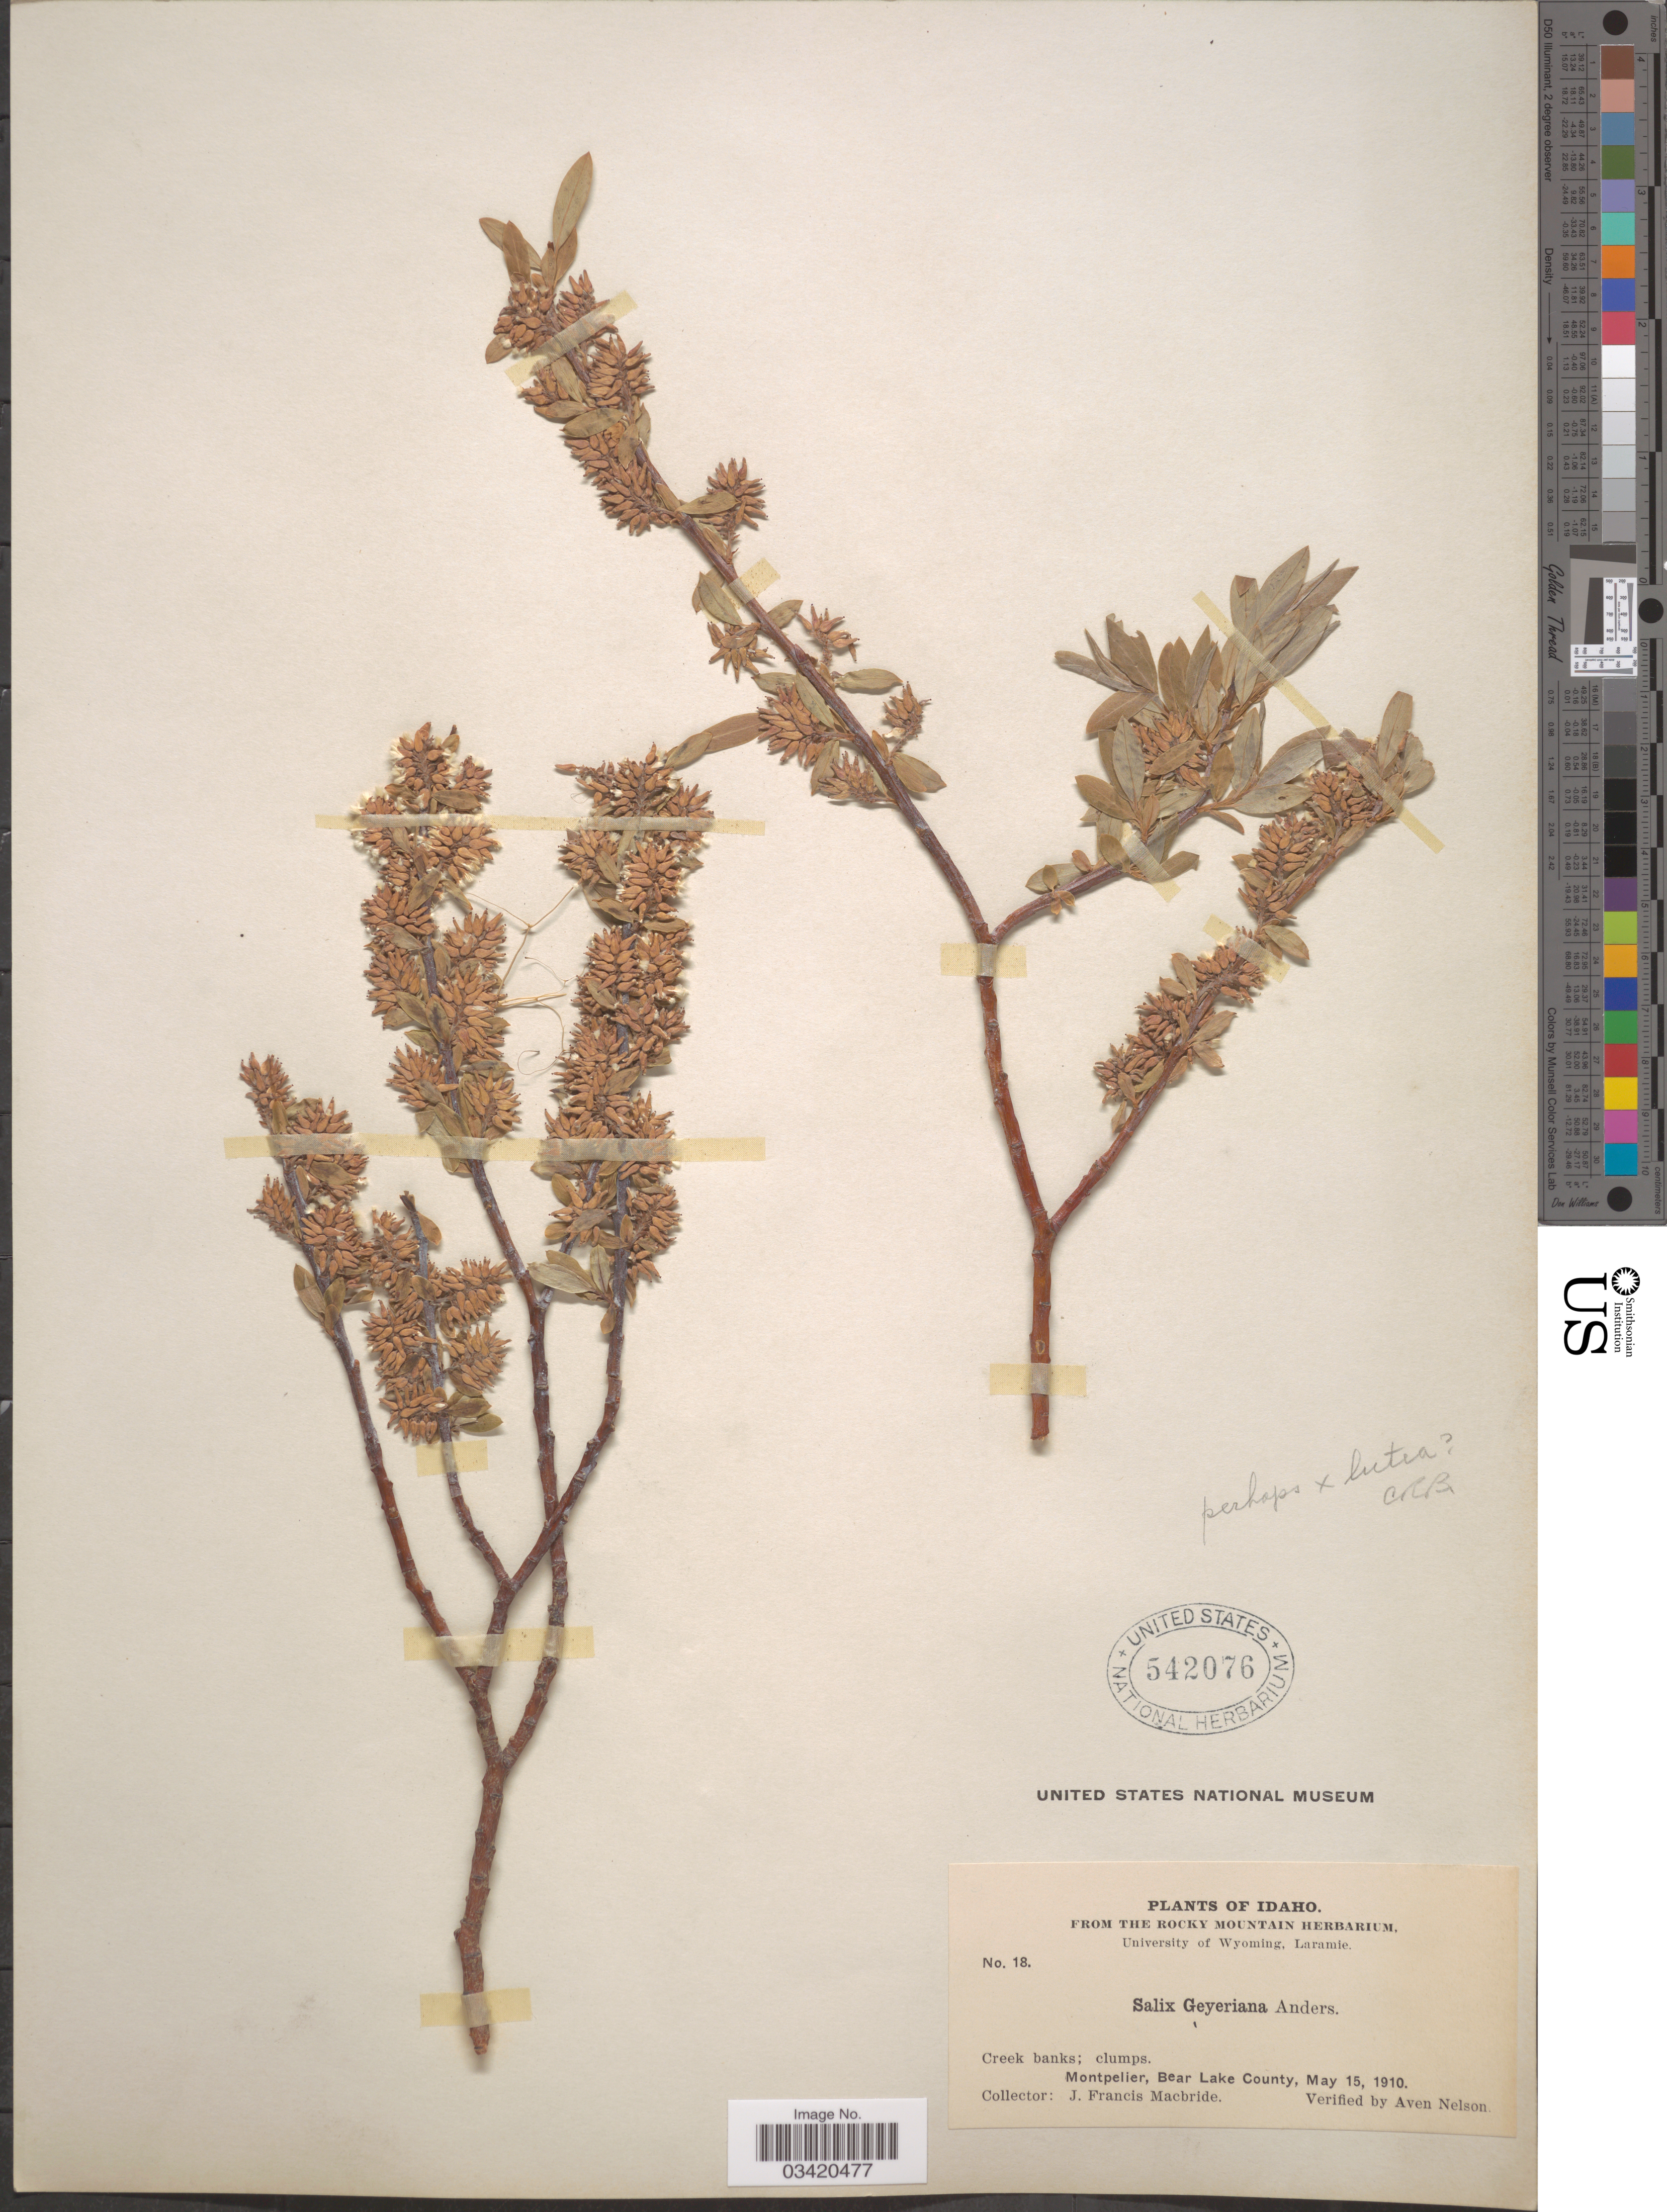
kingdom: Plantae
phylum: Tracheophyta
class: Magnoliopsida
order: Malpighiales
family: Salicaceae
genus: Salix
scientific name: Salix geyeriana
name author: Andersson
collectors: J. F. Macbride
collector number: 18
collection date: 1910-05-15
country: United States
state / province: Idaho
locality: Montpelier, Bear Lake County.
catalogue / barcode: US 542076